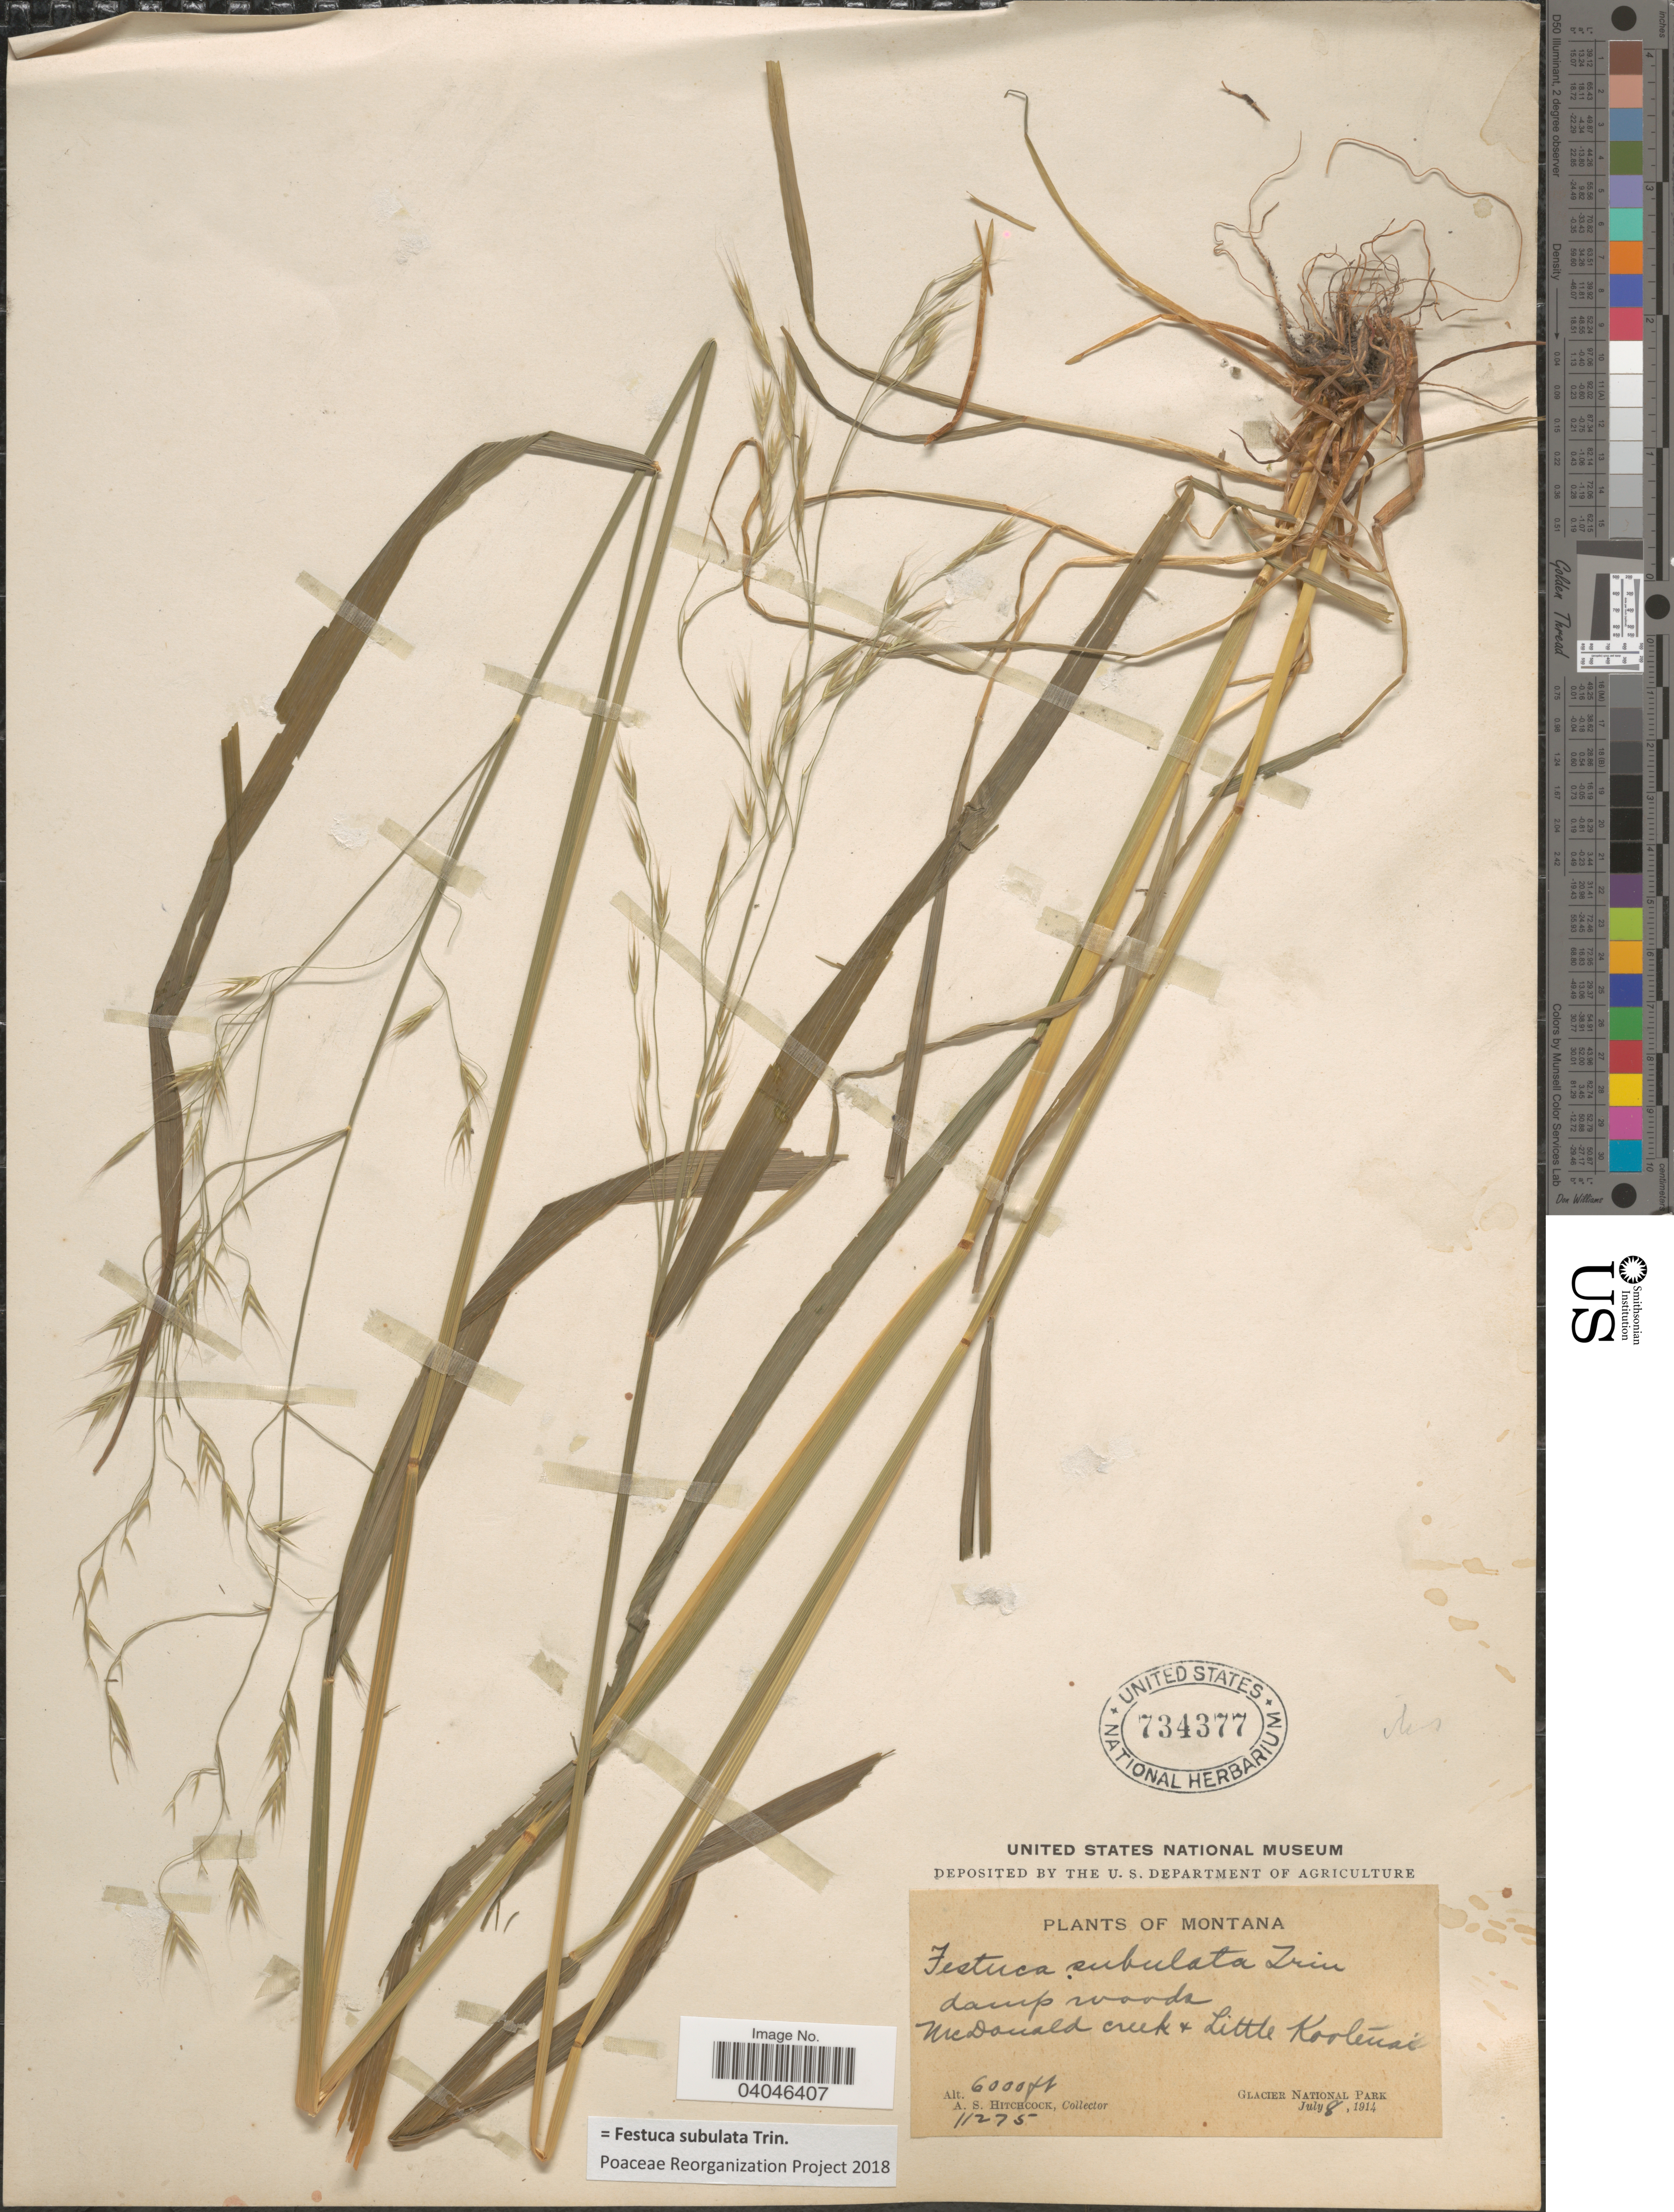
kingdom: Plantae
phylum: Tracheophyta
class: Liliopsida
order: Poales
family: Poaceae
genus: Festuca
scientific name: Festuca subulata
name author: Trin.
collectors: A. S. Hitchcock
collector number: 11275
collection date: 1914-07-08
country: United States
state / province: Montana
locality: McDonald creek + Little Kootenai. Glacier National Park.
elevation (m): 1829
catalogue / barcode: US 734377